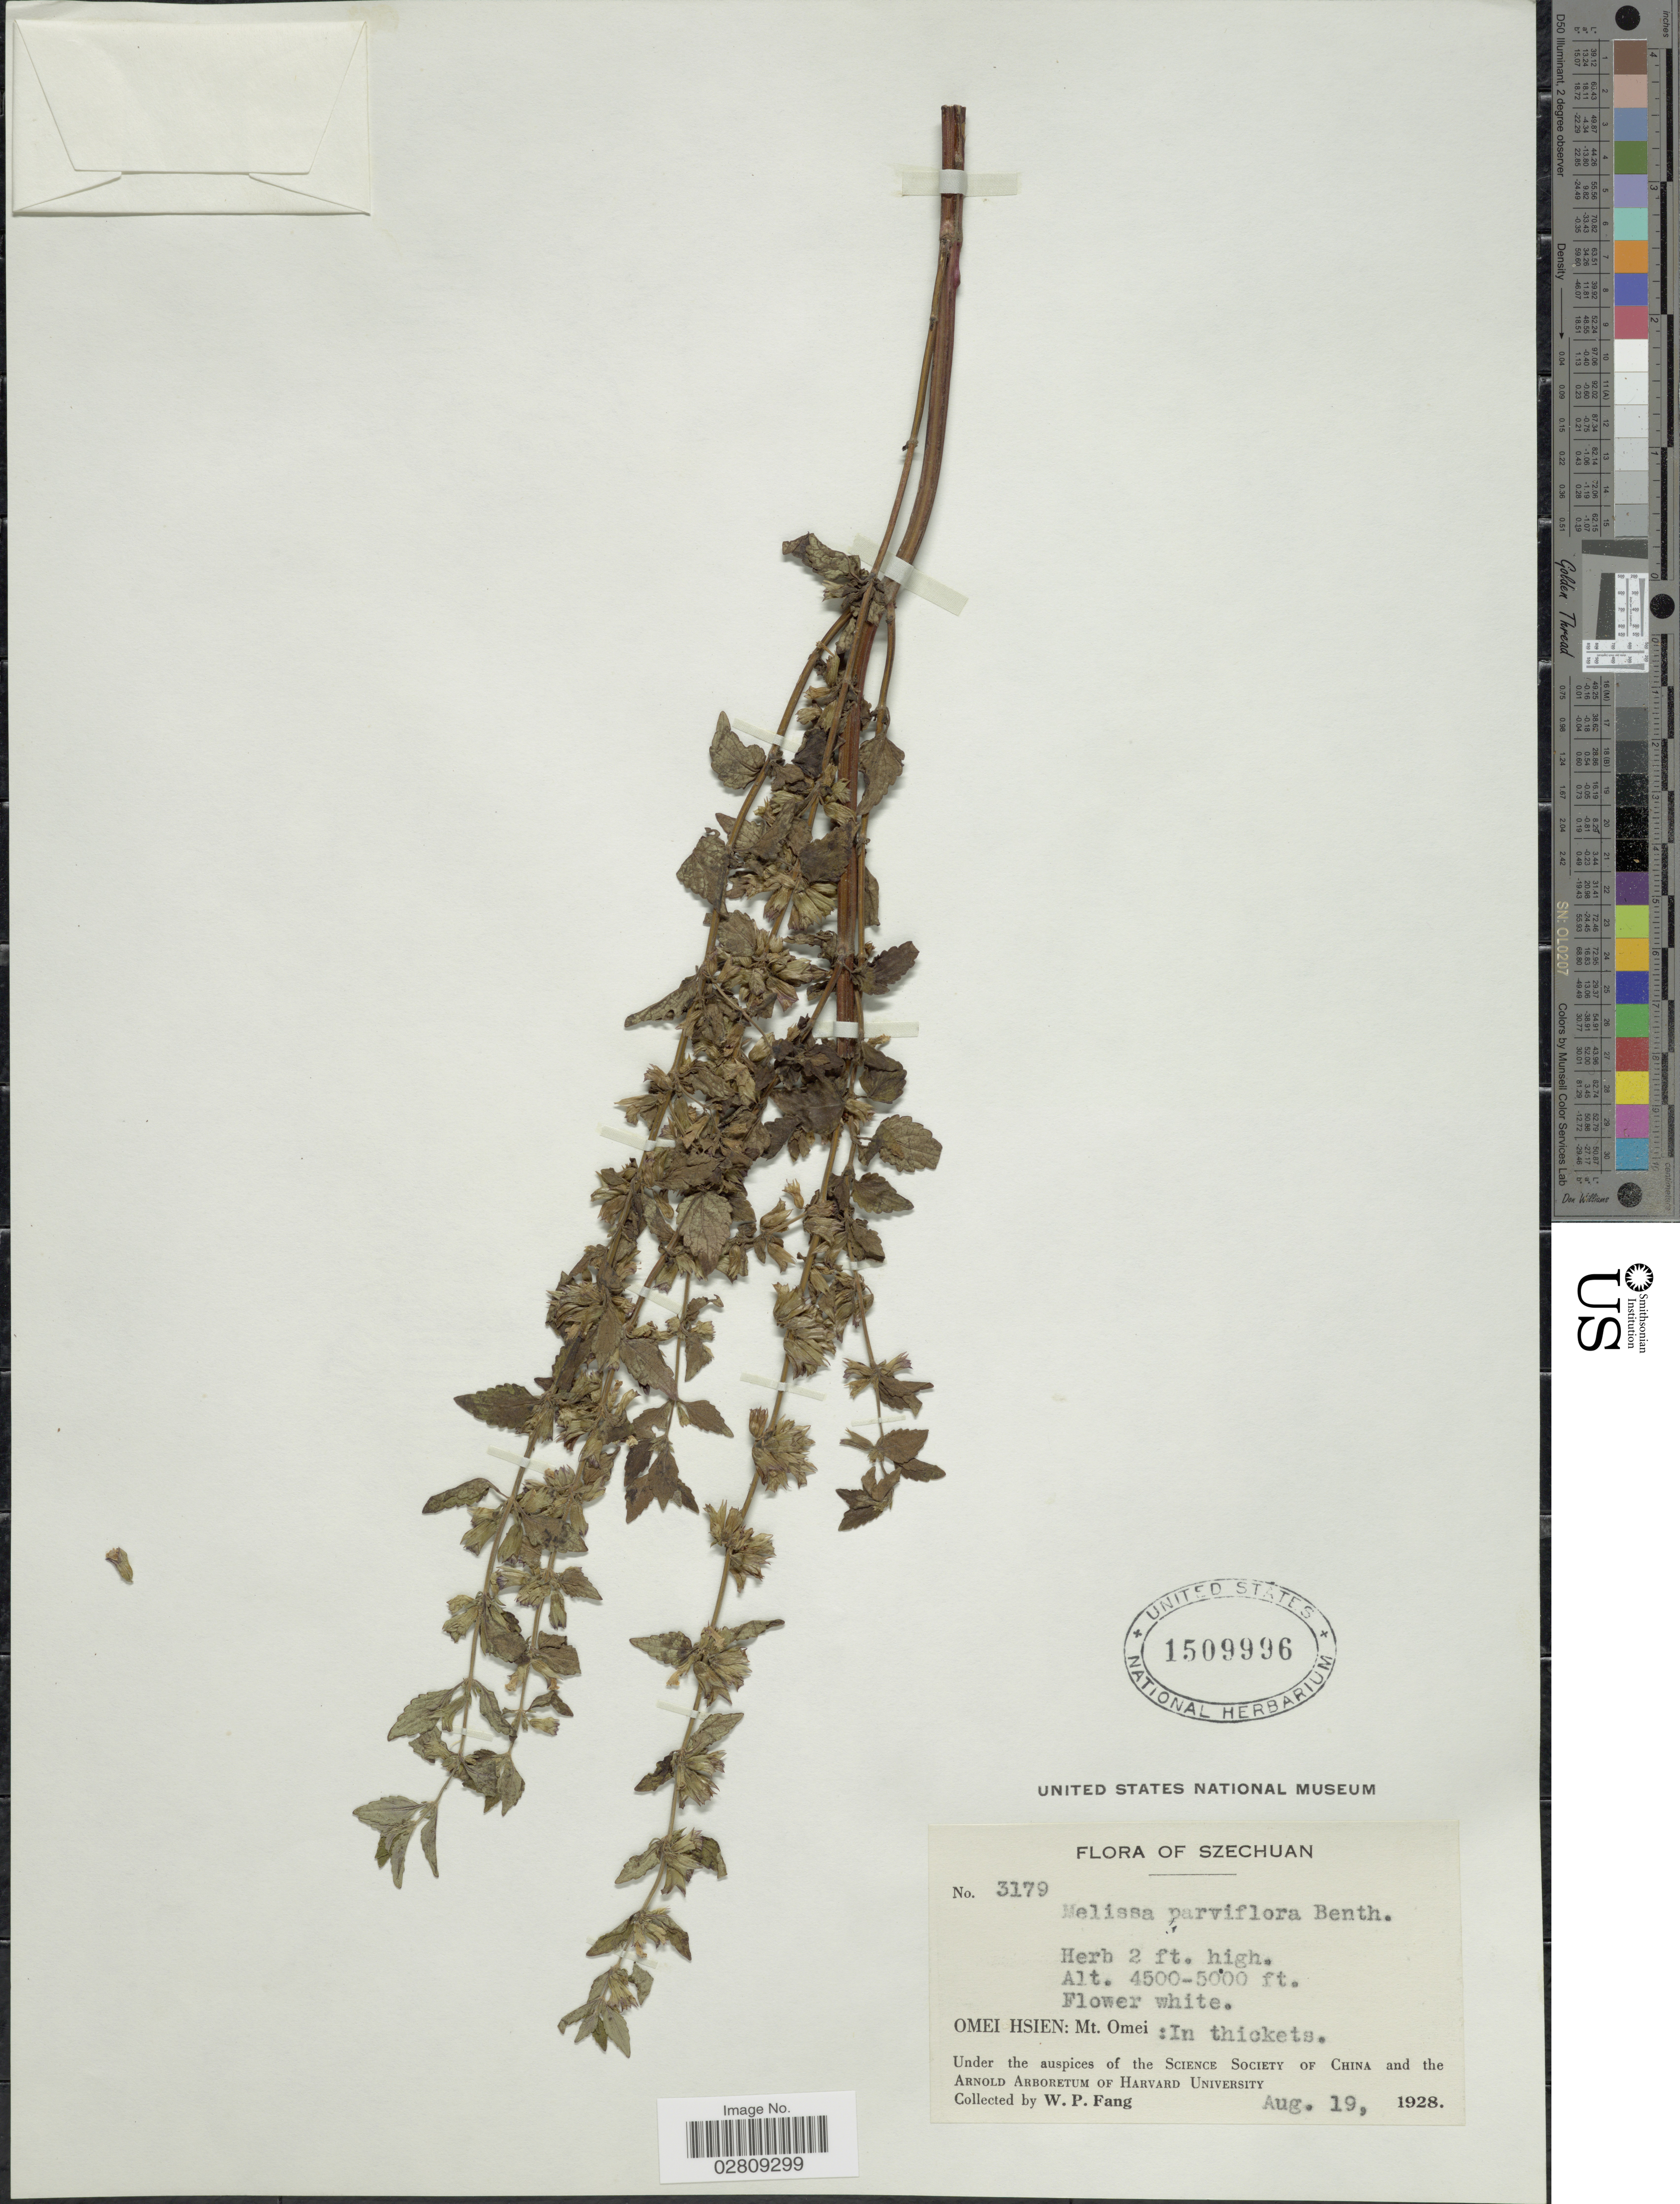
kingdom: Plantae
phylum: Tracheophyta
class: Magnoliopsida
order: Lamiales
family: Lamiaceae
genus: Melissa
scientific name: Melissa axillaris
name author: (Benth.) Bakh. f.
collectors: W. P. Fang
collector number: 3179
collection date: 1928-08-19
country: China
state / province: Sichuan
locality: Szechuan, Omei Hsien: Mt. Omei.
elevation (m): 1372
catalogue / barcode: US 1509996